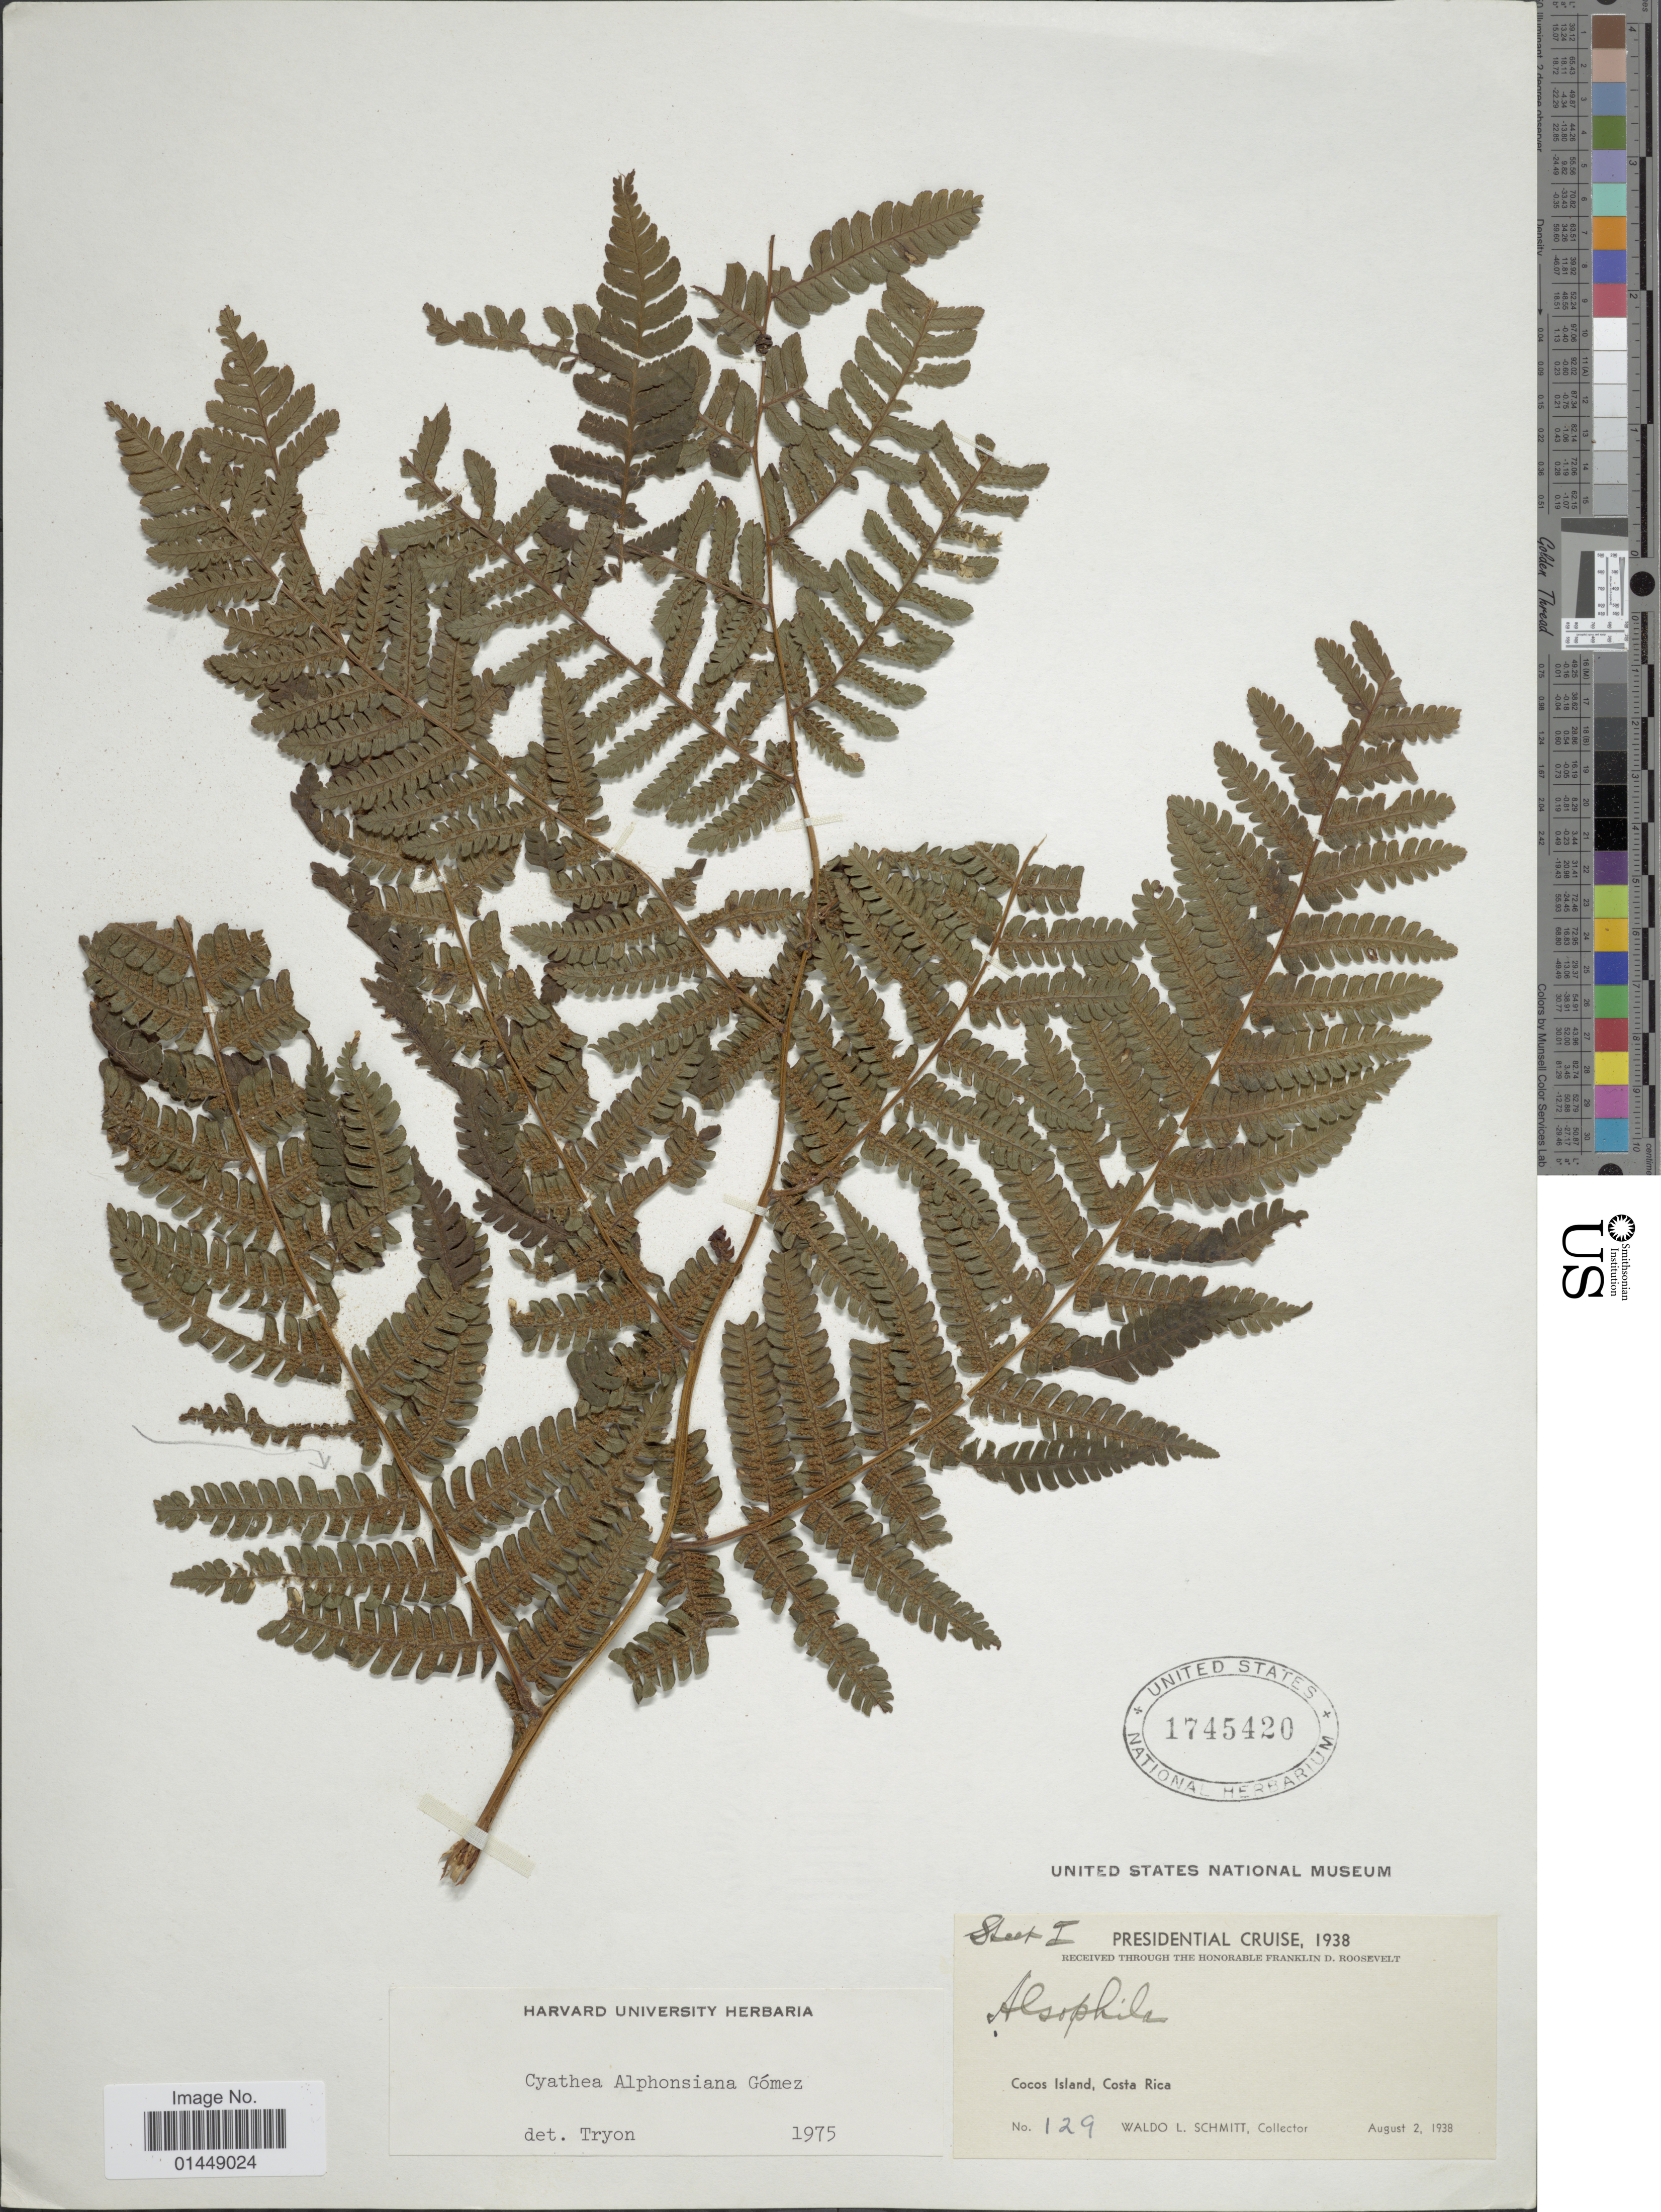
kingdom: Plantae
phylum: Tracheophyta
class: Polypodiopsida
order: Cyatheales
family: Cyatheaceae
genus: Cyathea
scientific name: Cyathea multiflora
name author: Sm.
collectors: W. L. Schmitt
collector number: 129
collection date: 1938-08-02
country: Costa Rica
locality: Cocos Island, Costa Rica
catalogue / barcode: US 1745420